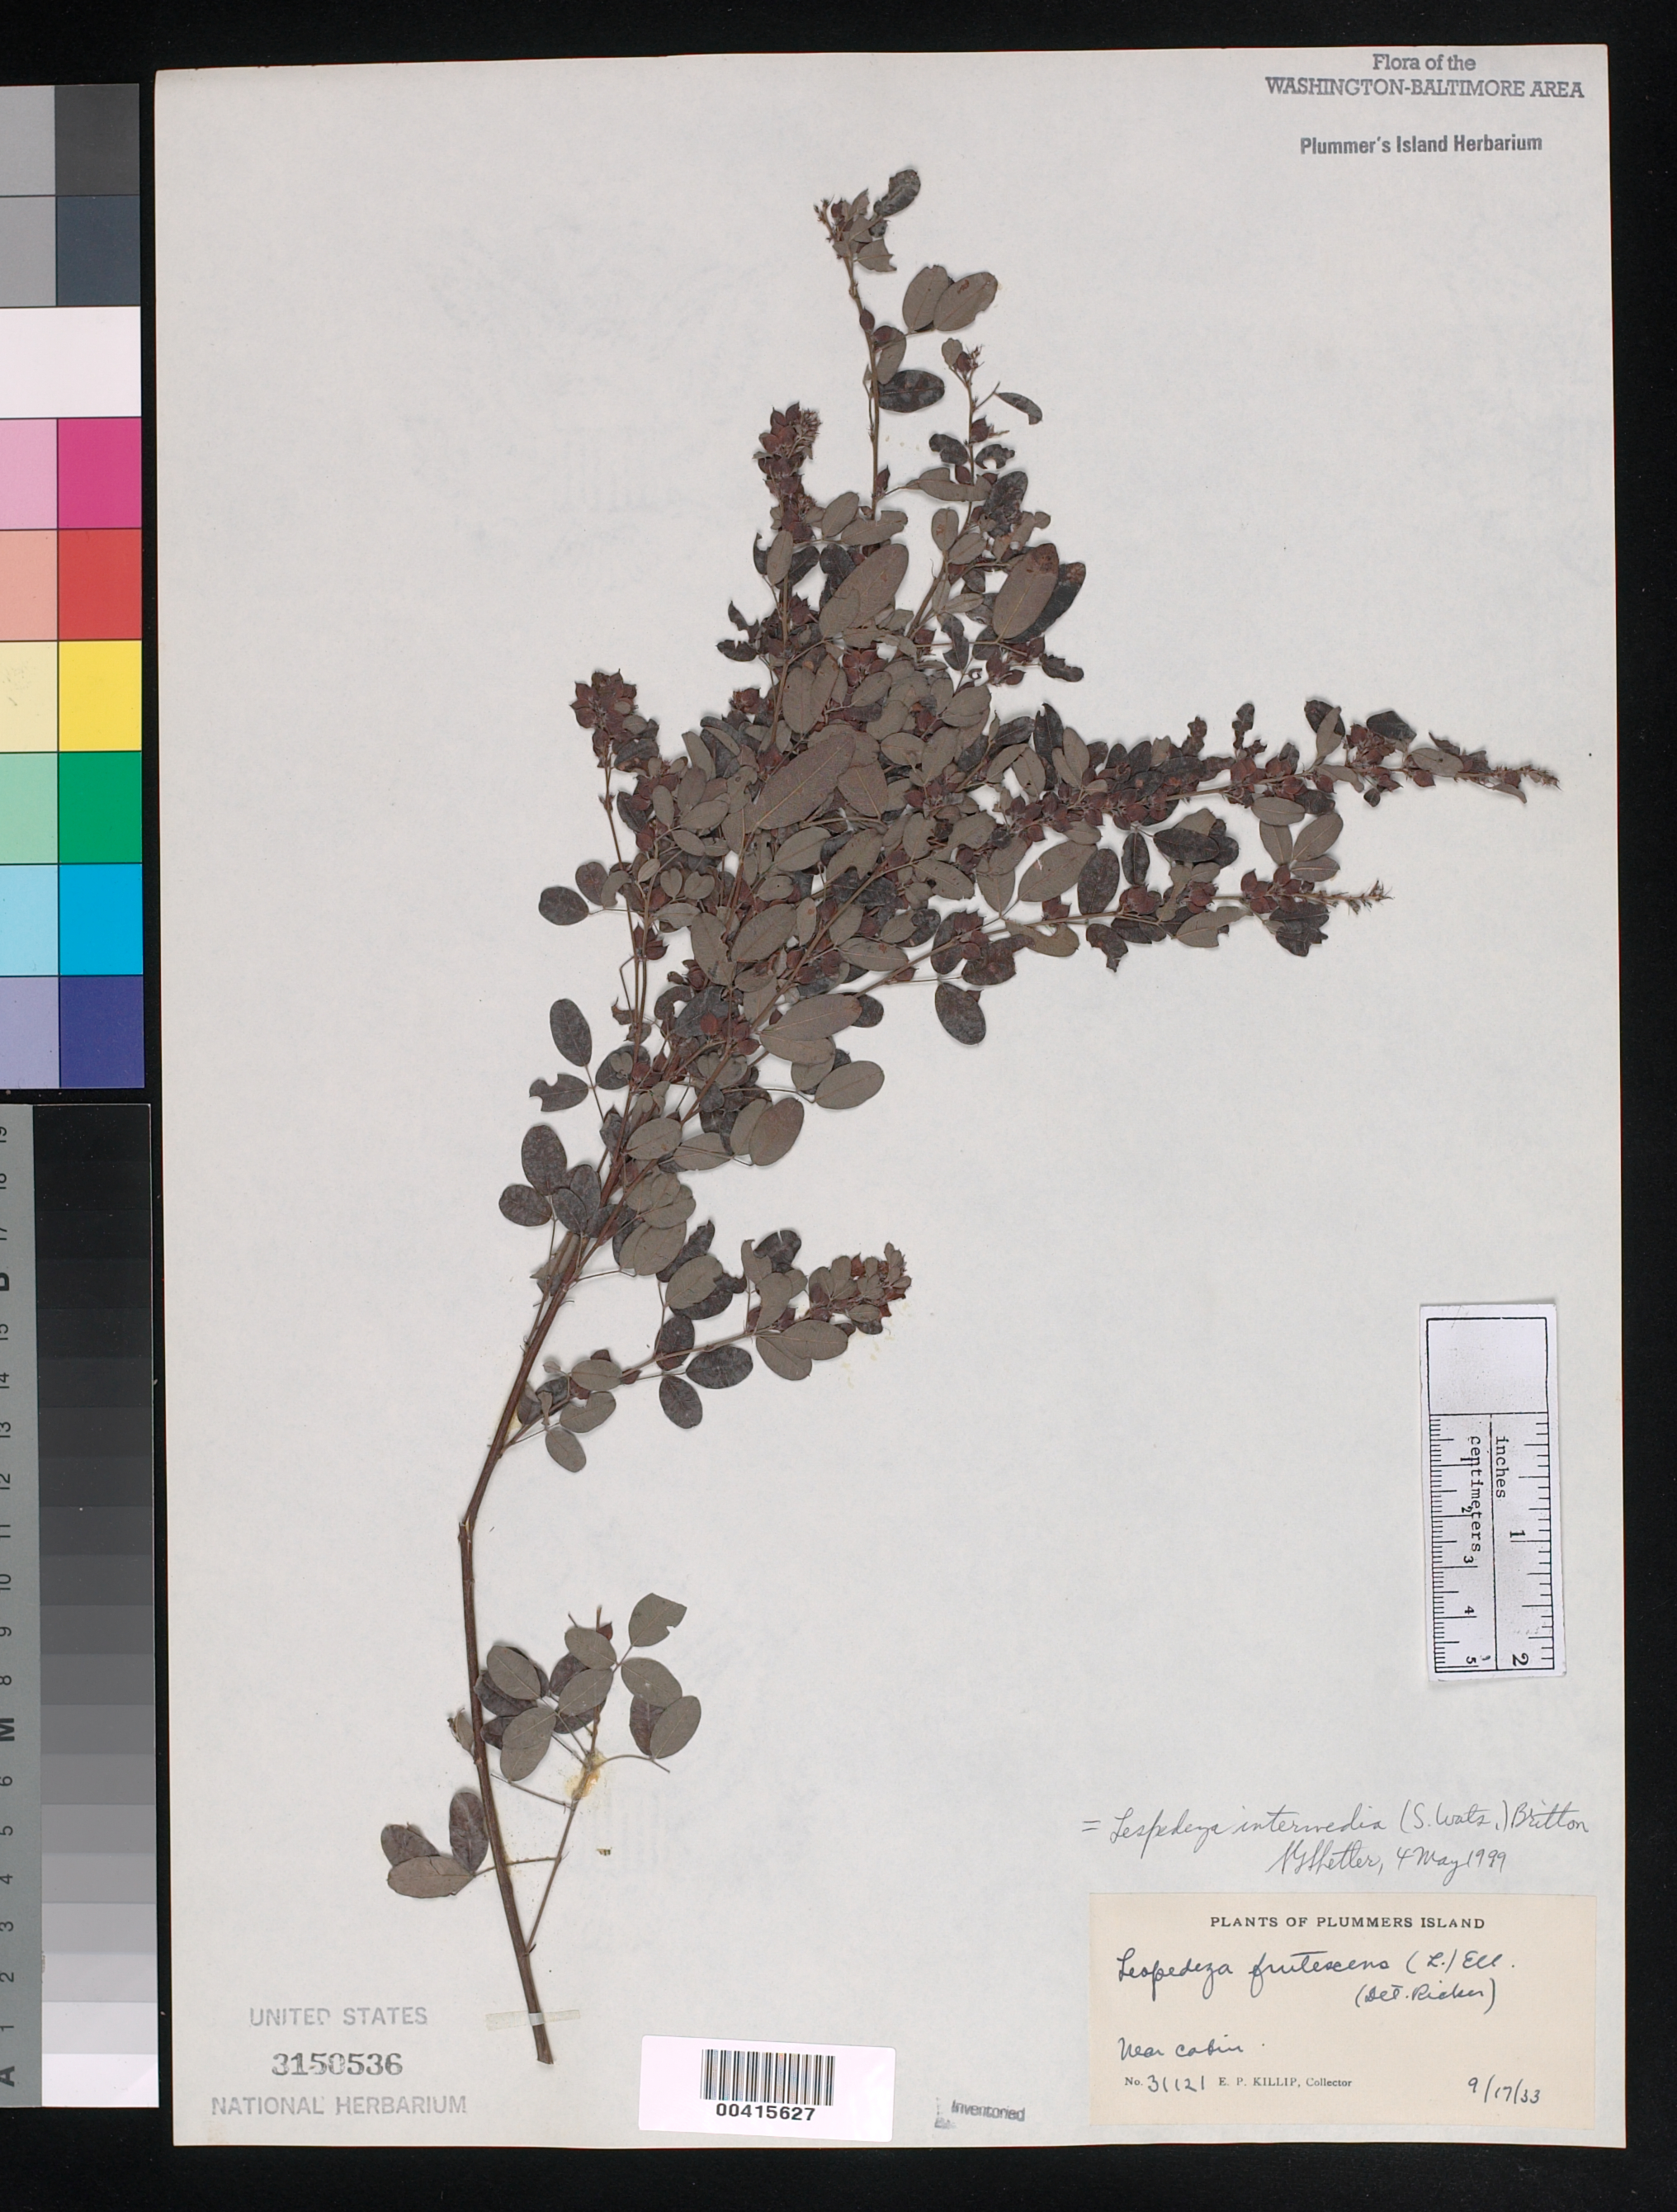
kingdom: Plantae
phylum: Tracheophyta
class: Magnoliopsida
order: Fabales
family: Fabaceae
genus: Lespedeza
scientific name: Lespedeza intermedia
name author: (S. Watson) Britton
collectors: E. P. Killip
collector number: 31121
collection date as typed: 17 Sep 1933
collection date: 1933-09-17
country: United States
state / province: Maryland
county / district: Montgomery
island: Plummers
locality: Plummer's Island; near Cabin C. & O. Canal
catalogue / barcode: US 3150536